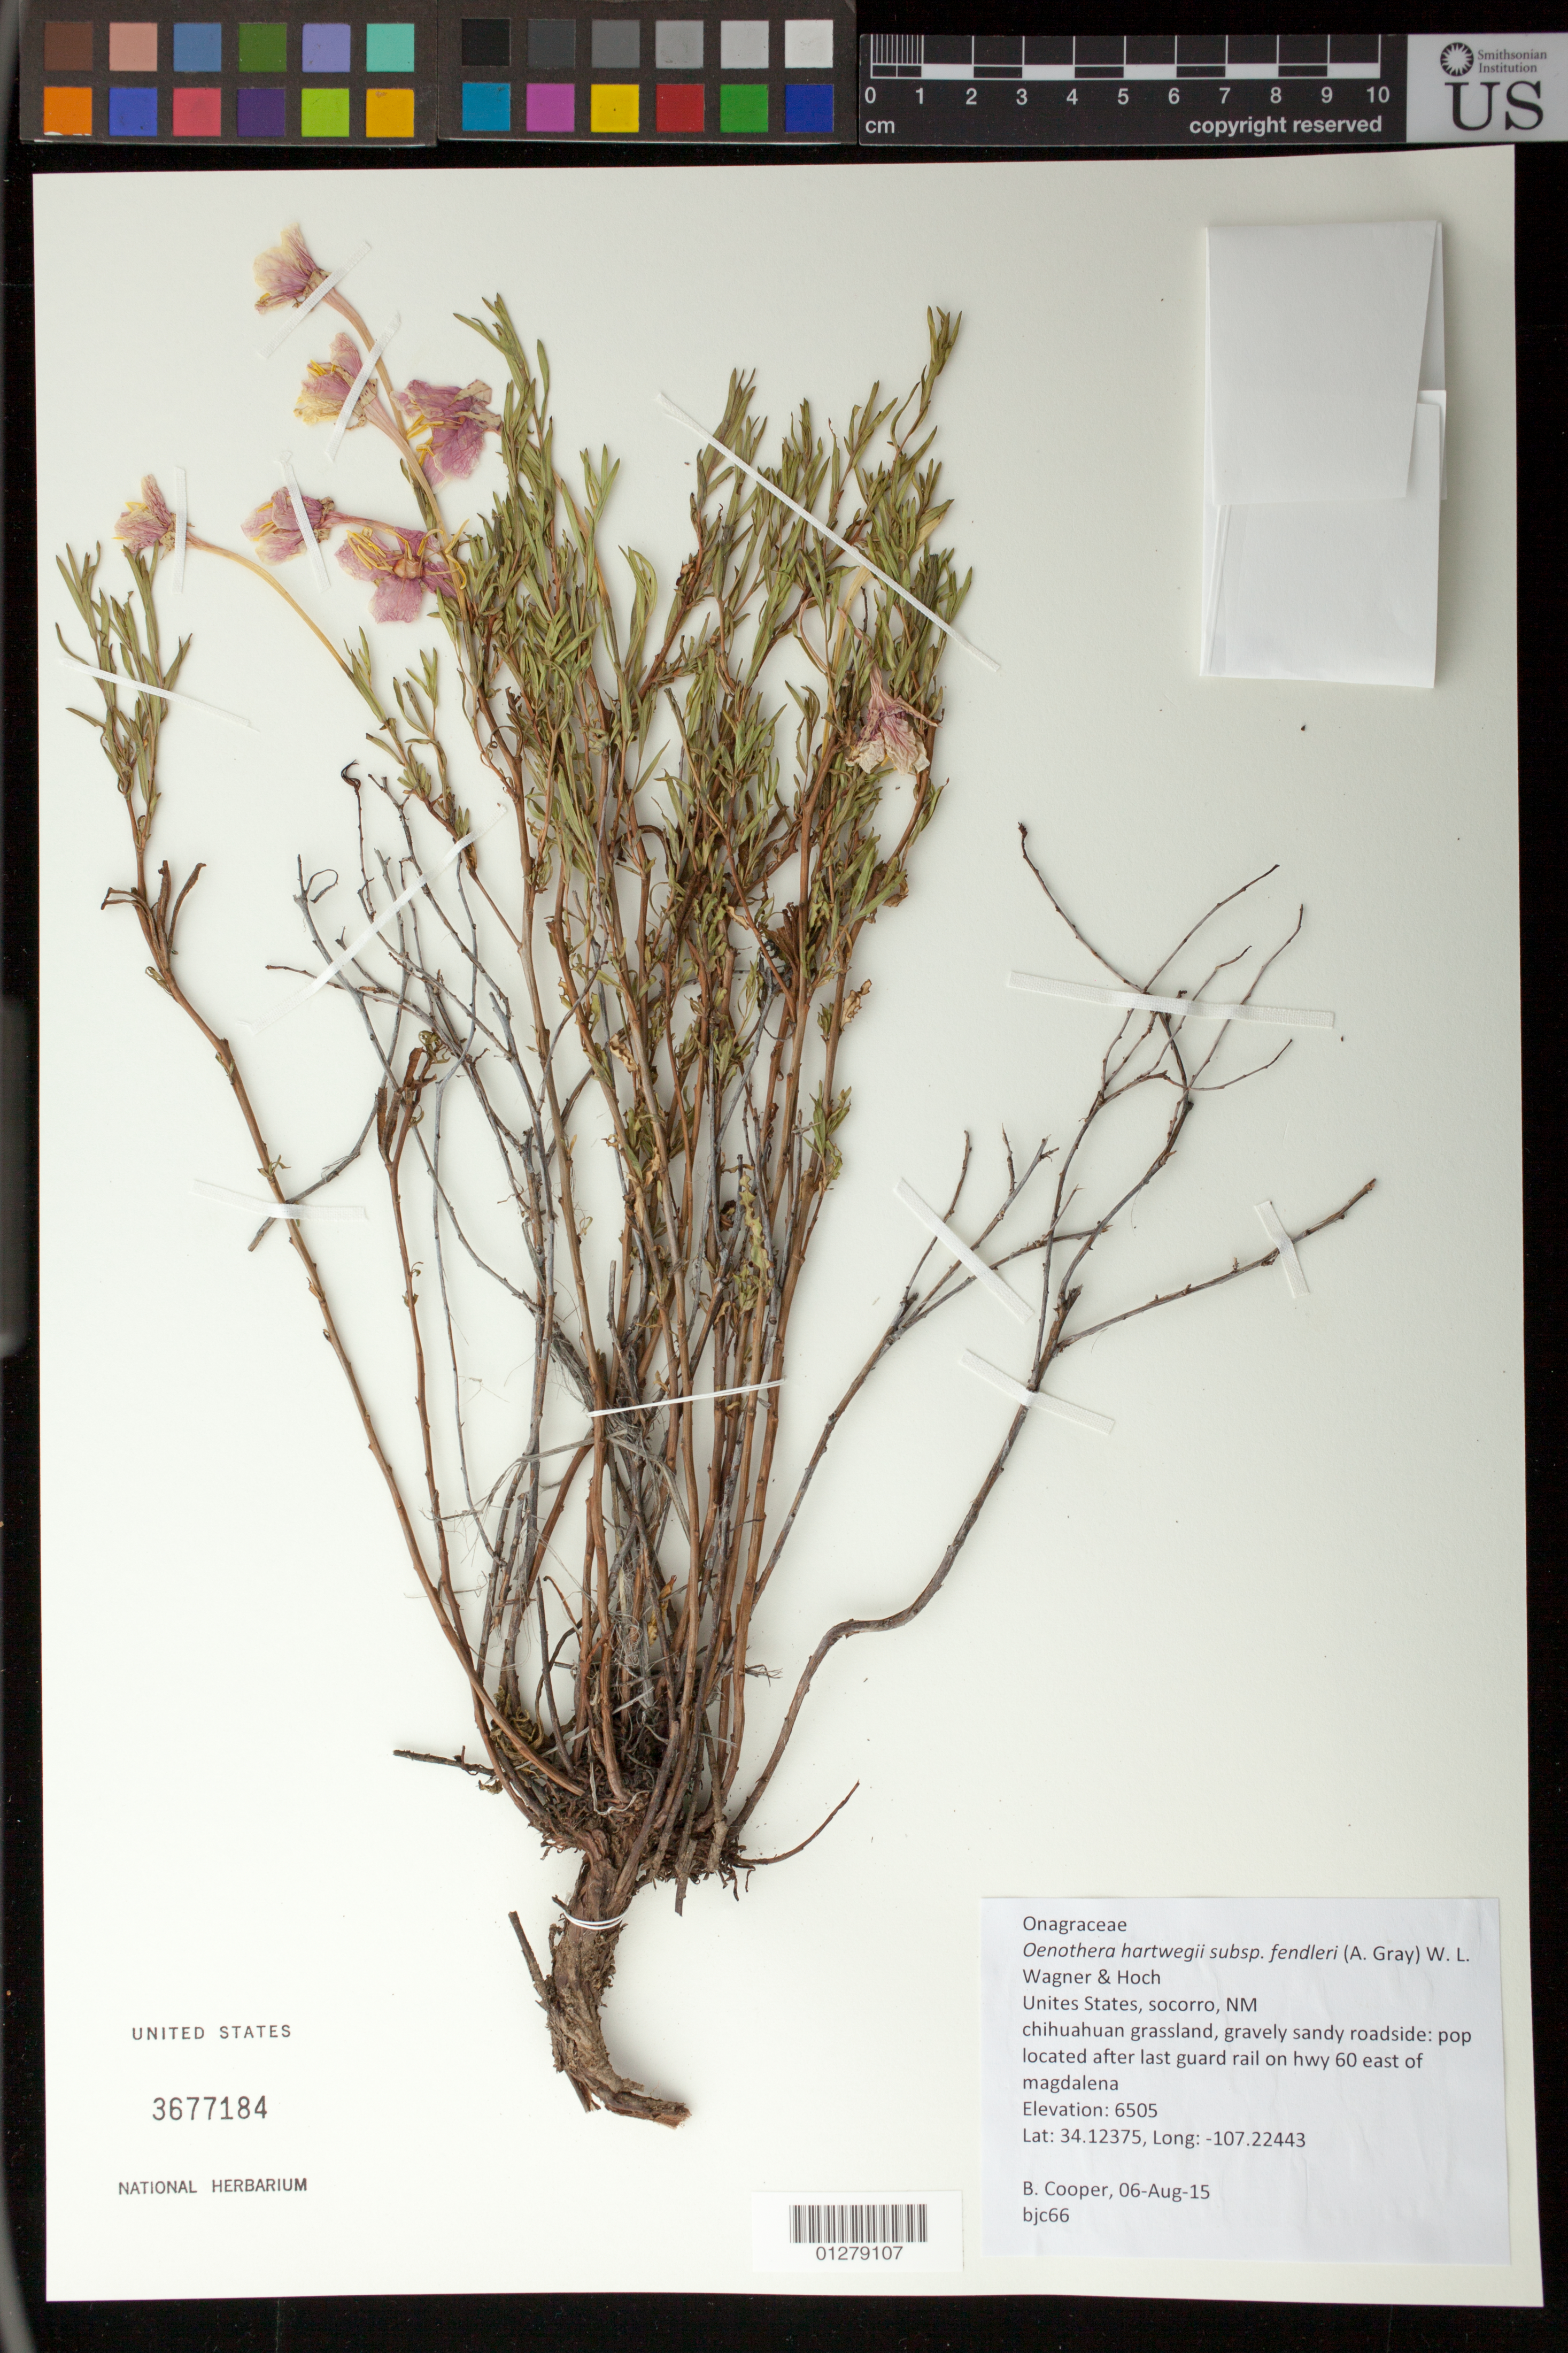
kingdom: Plantae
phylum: Tracheophyta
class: Magnoliopsida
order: Myrtales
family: Onagraceae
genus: Oenothera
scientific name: Oenothera hartwegii subsp. fendleri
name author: (A. Gray) W.L. Wagner & Hoch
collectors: B. J. Cooper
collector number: BJC 66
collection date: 2015-08-06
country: United States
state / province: New Mexico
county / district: Socorro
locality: On hwy 60 east of Magdalena, after last guard rail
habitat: Chihuahuan grassland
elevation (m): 6505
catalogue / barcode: US 3677184